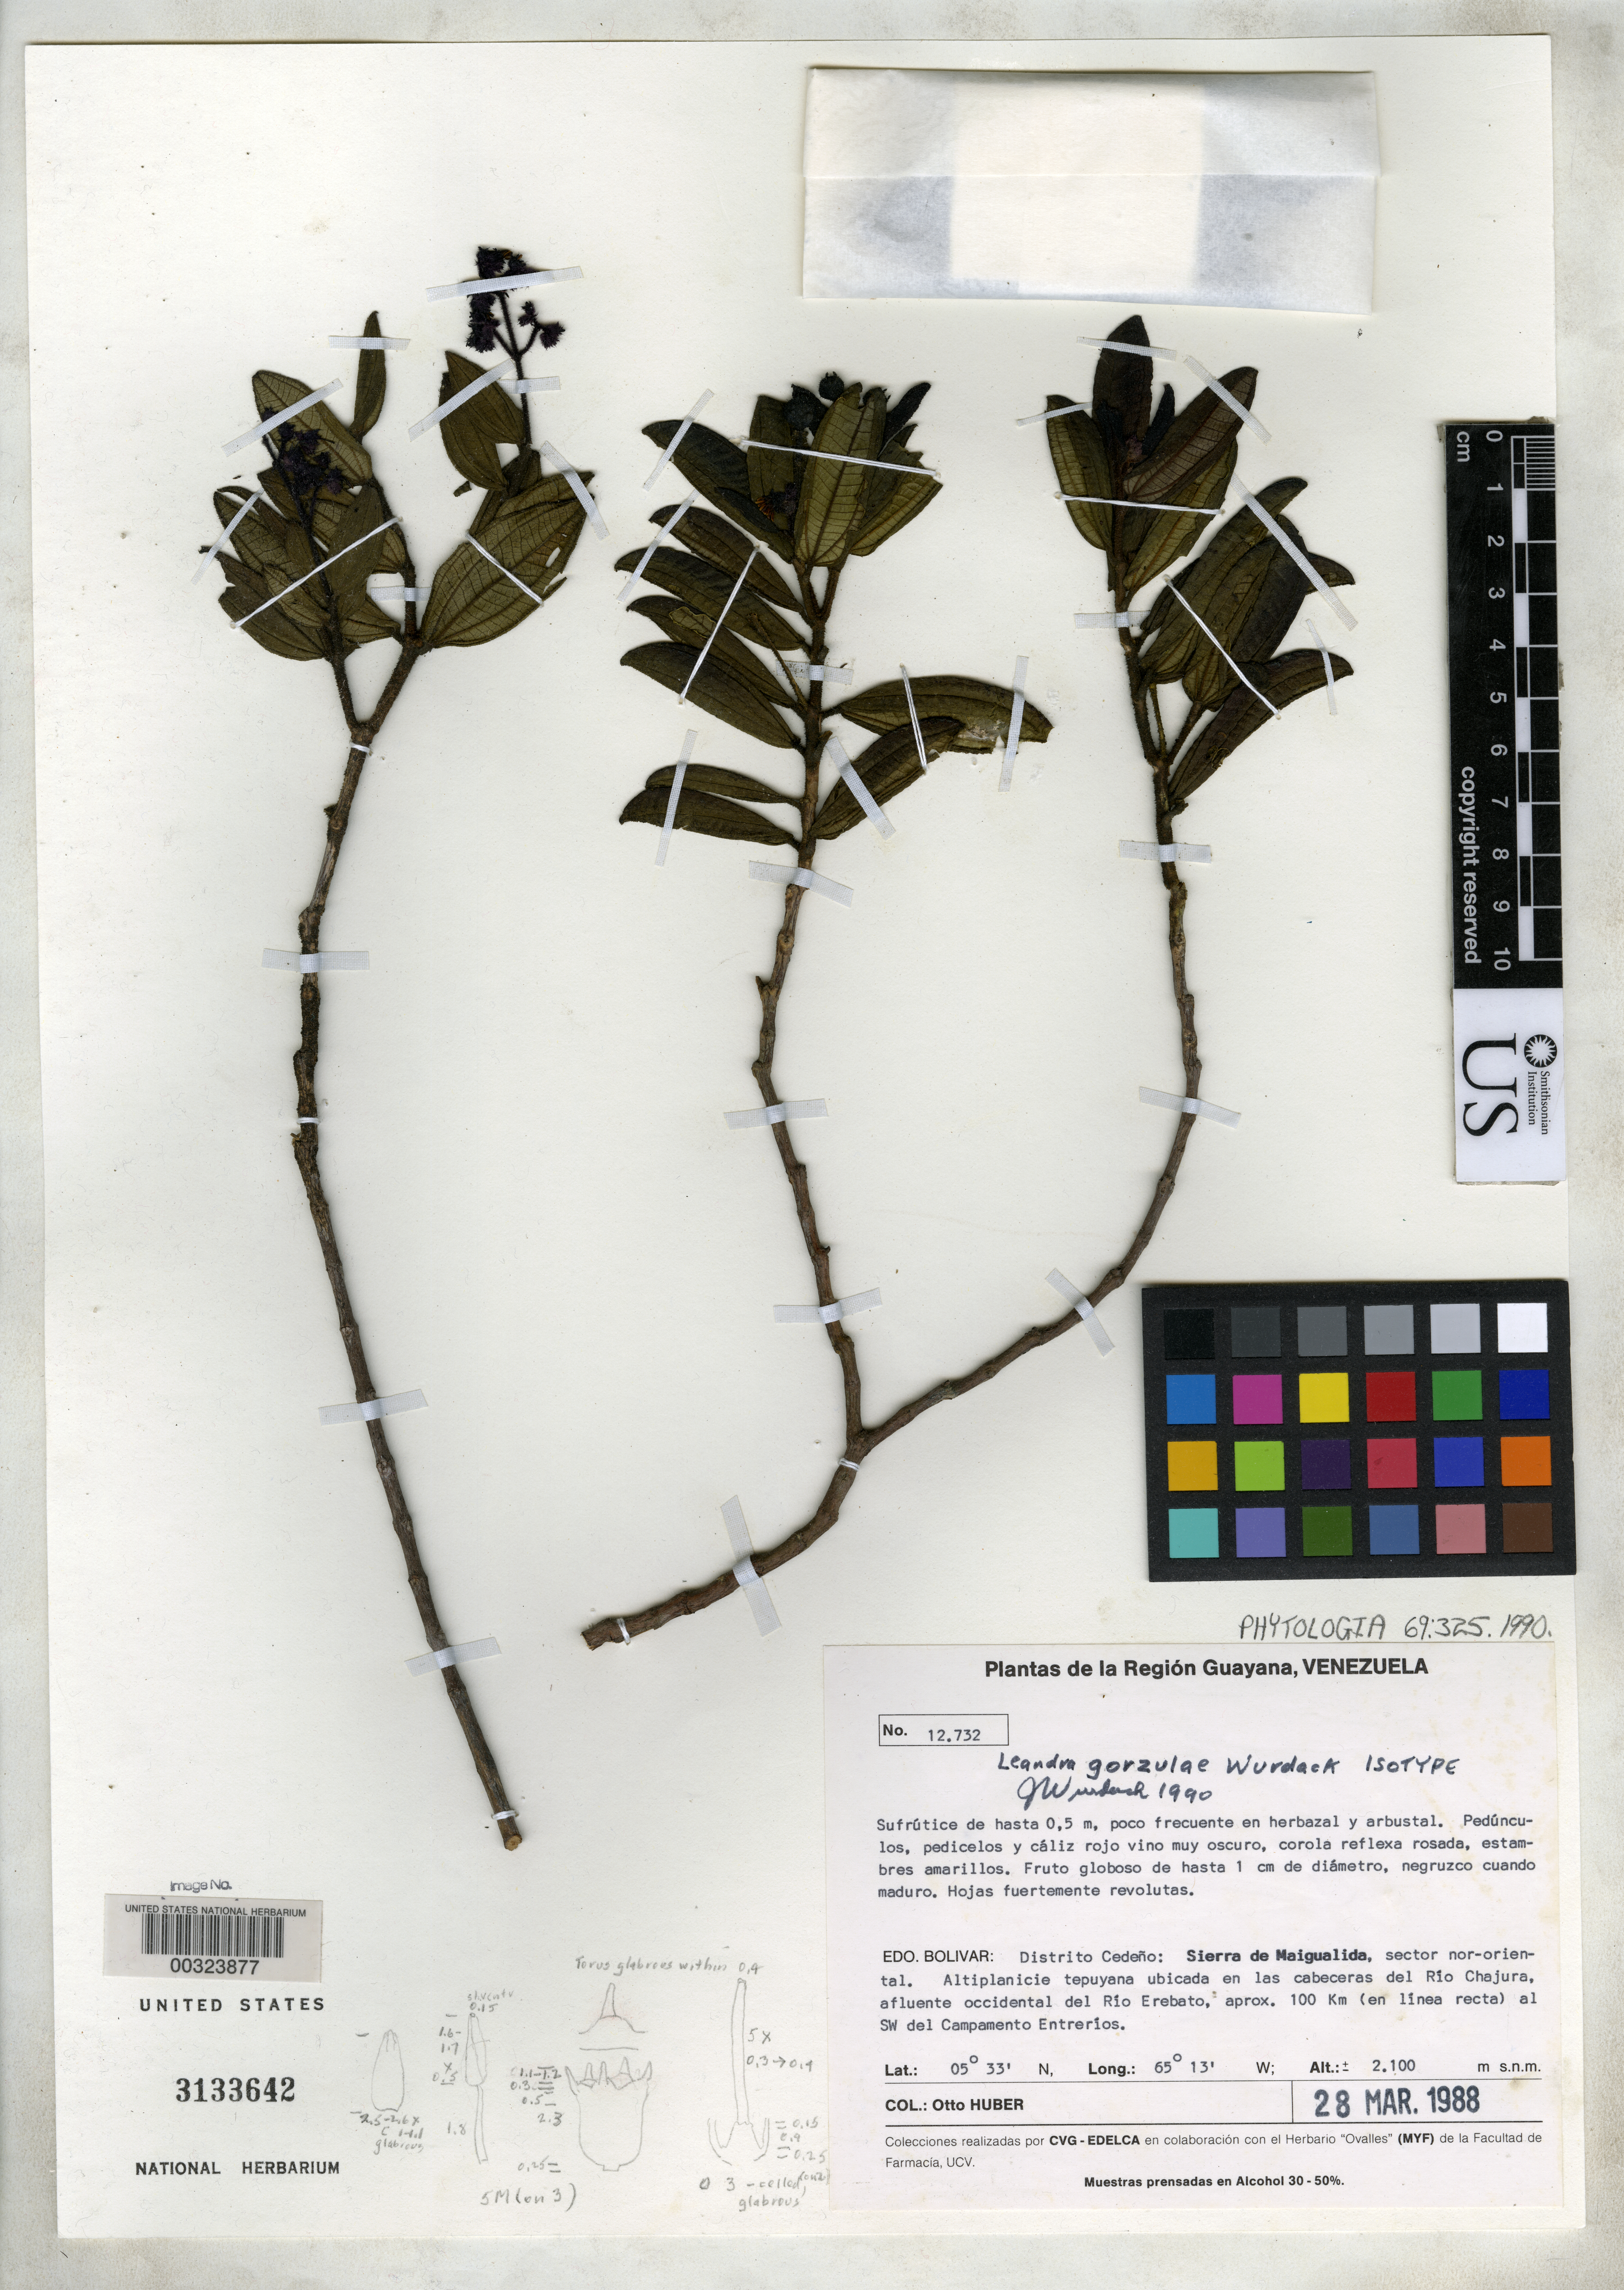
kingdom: Plantae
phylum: Tracheophyta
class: Magnoliopsida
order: Myrtales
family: Melastomataceae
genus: Leandra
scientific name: Leandra gorzulae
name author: Wurdack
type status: Isotype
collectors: O. Huber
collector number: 12732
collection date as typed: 28 Mar 1988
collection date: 1988-03-28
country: Venezuela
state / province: Bolivar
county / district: Cedeno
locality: NE sector of Sierra de Maigualida, headwaters of Rio Chajura, W affluent of Rio Erebato, ca. 100 km SW of Campamento Entrerios.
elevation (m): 2100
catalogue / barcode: US 3133642